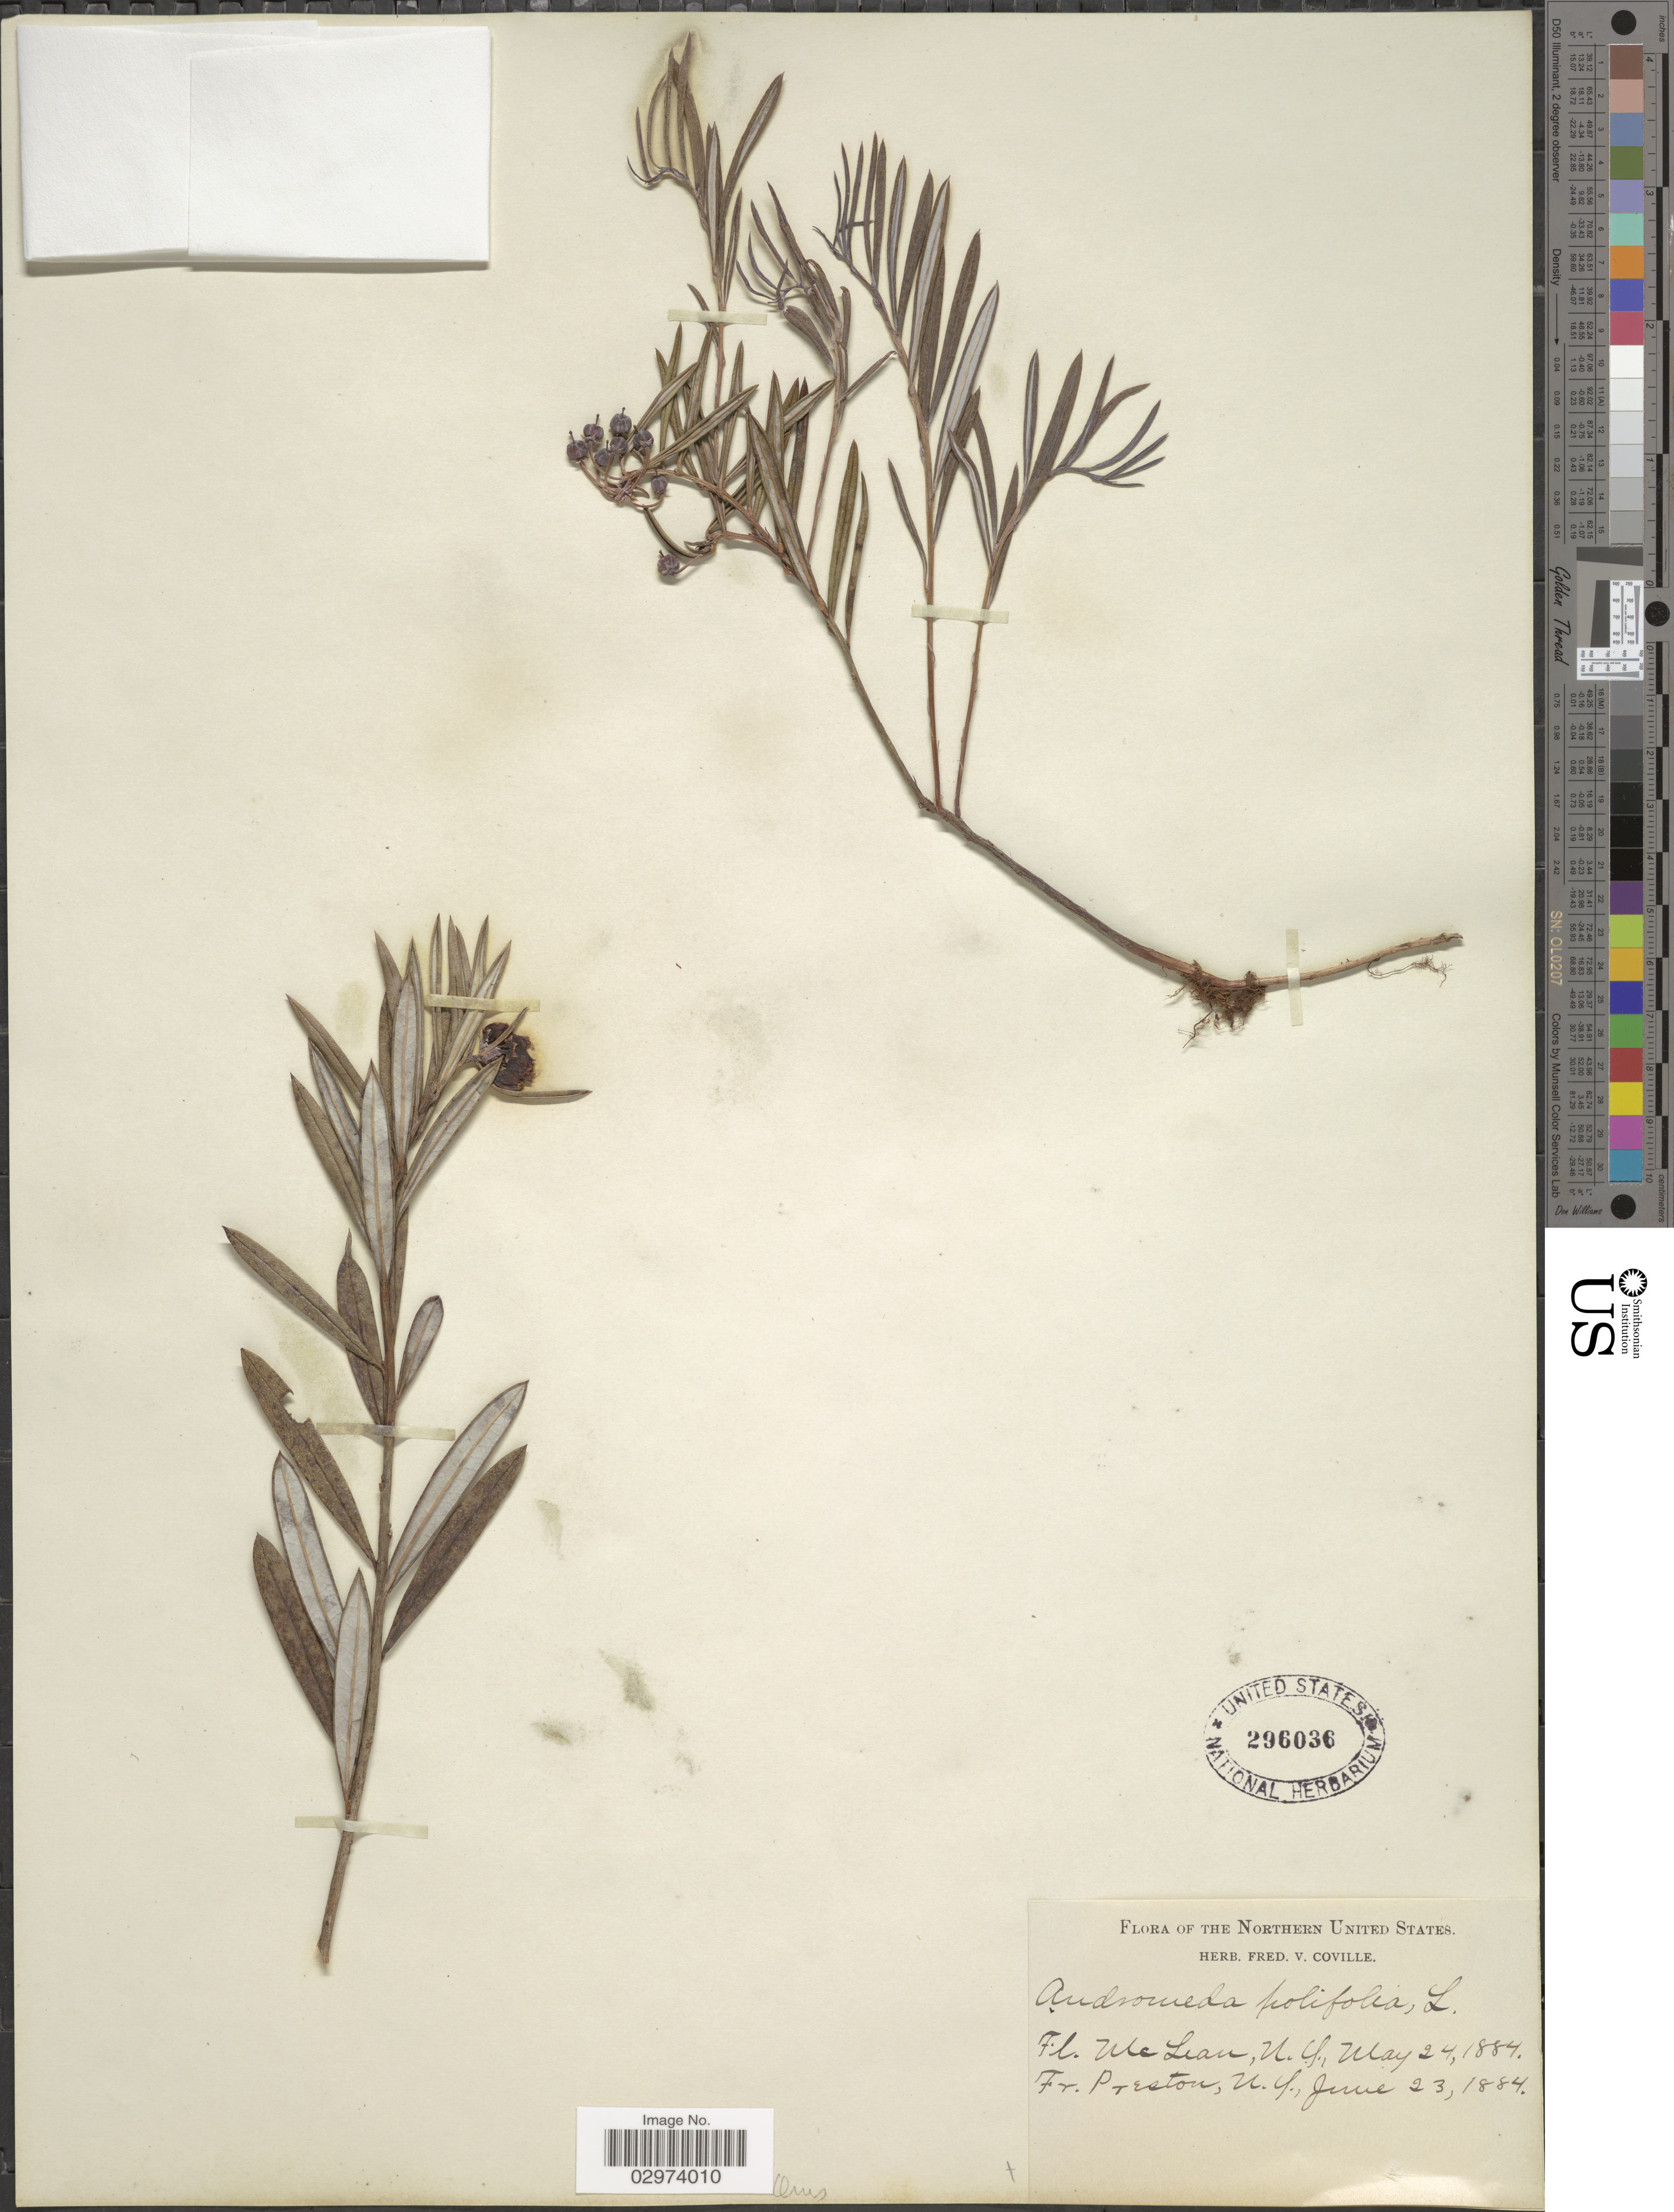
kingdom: Plantae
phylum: Tracheophyta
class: Magnoliopsida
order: Ericales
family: Ericaceae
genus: Andromeda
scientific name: Andromeda polifolia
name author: L.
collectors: ex herb. Fred. V. Coville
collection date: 1884-05-24/1884-06-23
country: United States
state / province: New York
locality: Northern United States.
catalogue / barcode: US 296036